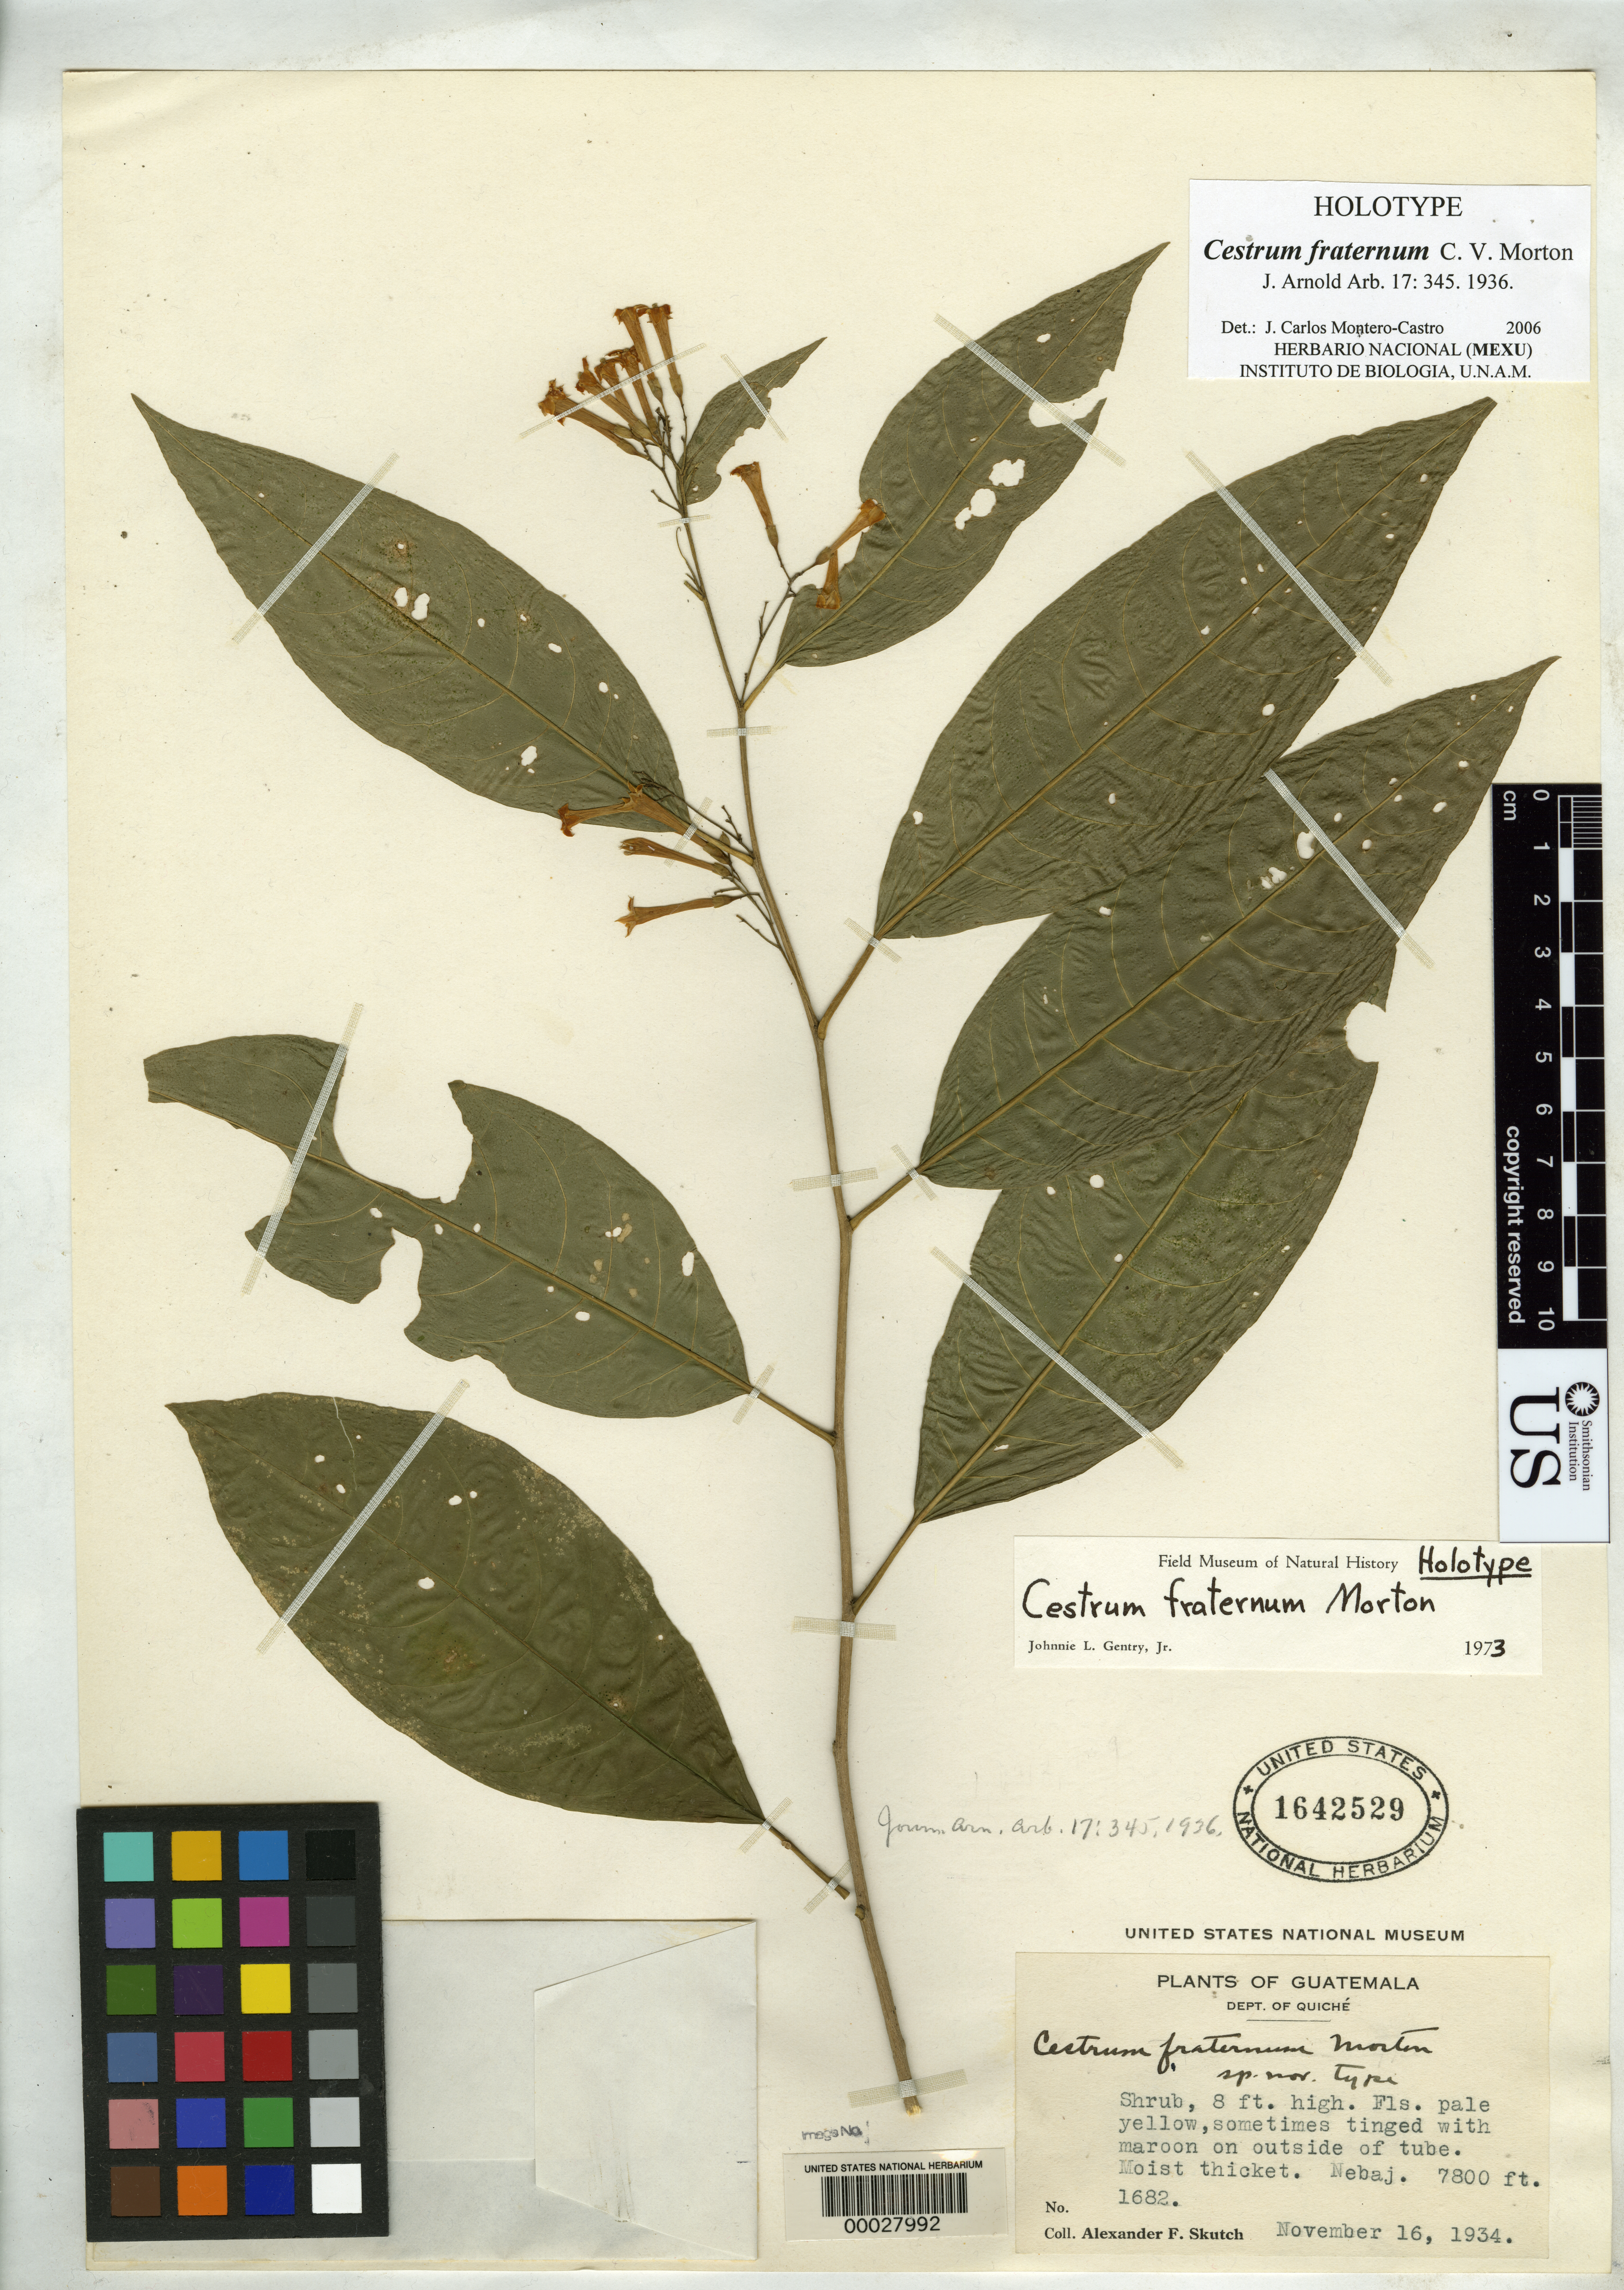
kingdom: Plantae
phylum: Tracheophyta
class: Magnoliopsida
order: Solanales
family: Solanaceae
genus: Cestrum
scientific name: Cestrum fraternum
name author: C.V. Morton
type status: Holotype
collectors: A. F. Skutch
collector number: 1682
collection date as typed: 16 Nov 1934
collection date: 1934-11-16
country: Guatemala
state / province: El Quiché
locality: Moist thicket at Nebaj.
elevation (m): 2340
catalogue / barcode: US 1642529